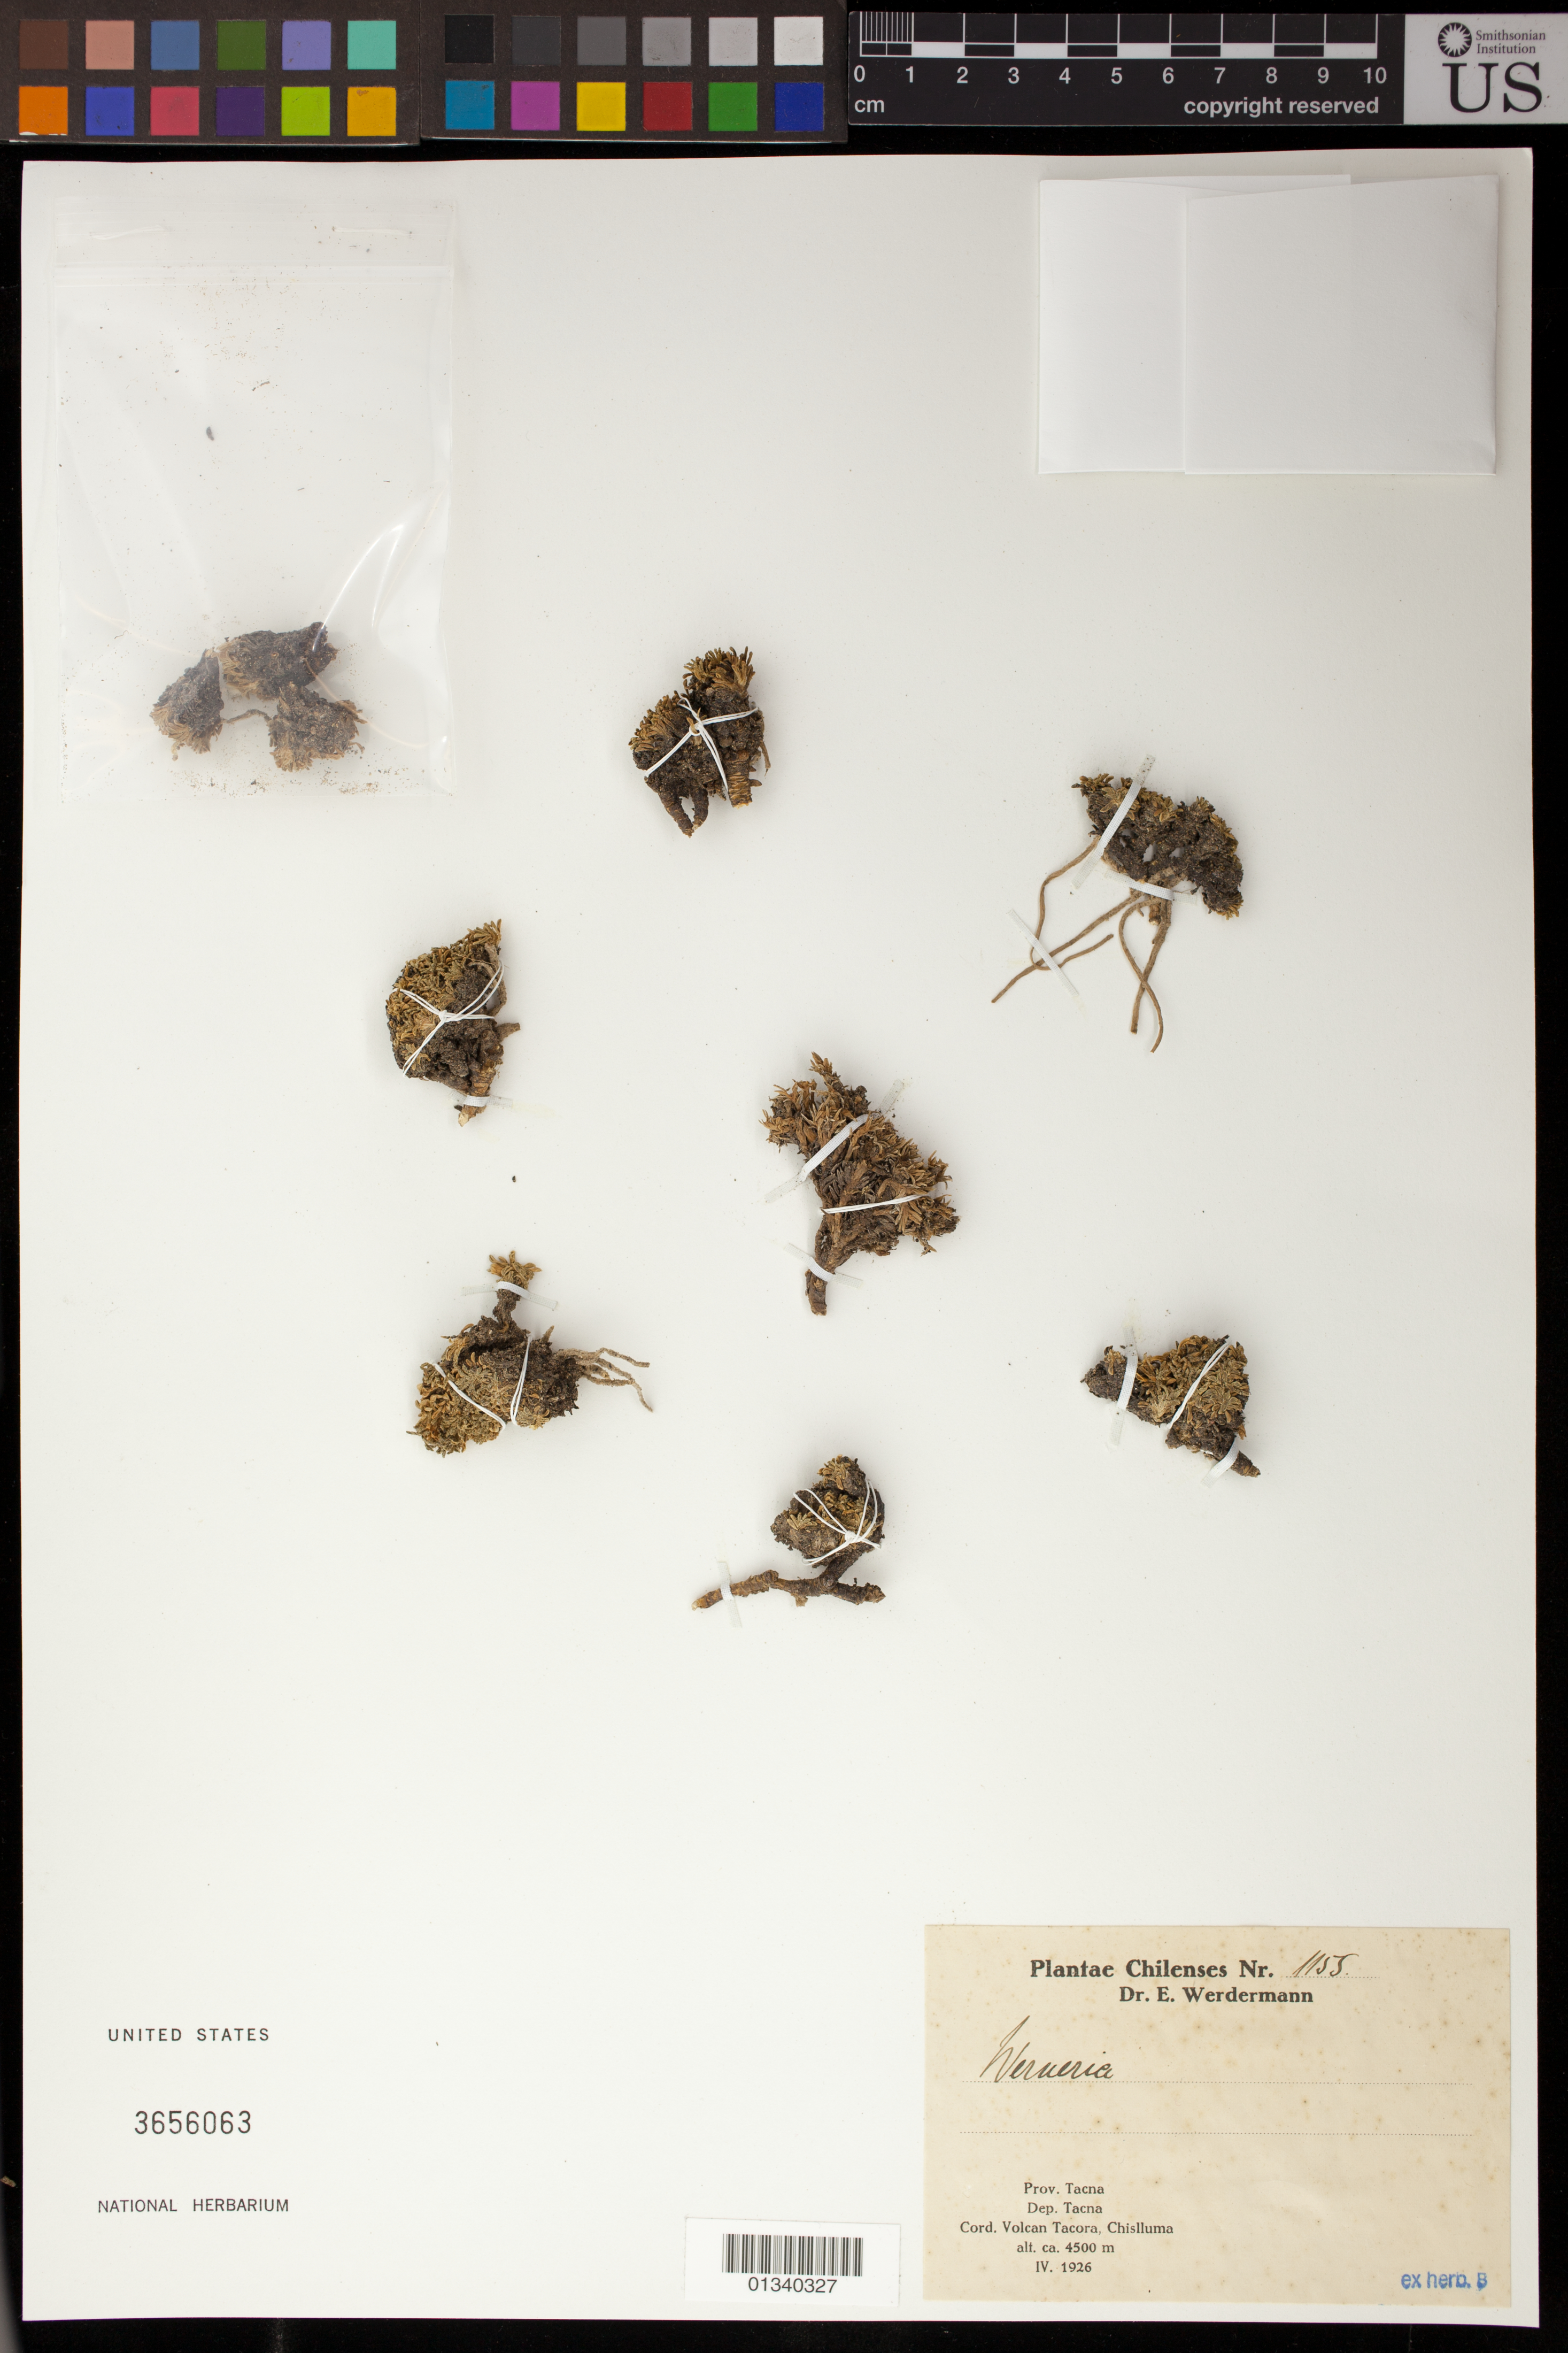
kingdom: Plantae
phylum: Tracheophyta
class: Magnoliopsida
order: Asterales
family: Asteraceae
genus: Werneria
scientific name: Werneria aretioides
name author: Wedd.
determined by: Calvo, Joel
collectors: E. Werdermann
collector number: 1155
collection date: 1926-04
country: Peru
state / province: Tacna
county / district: Tacna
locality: Cordillera Volcan Tacora, Chislluma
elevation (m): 4500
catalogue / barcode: US 3656063